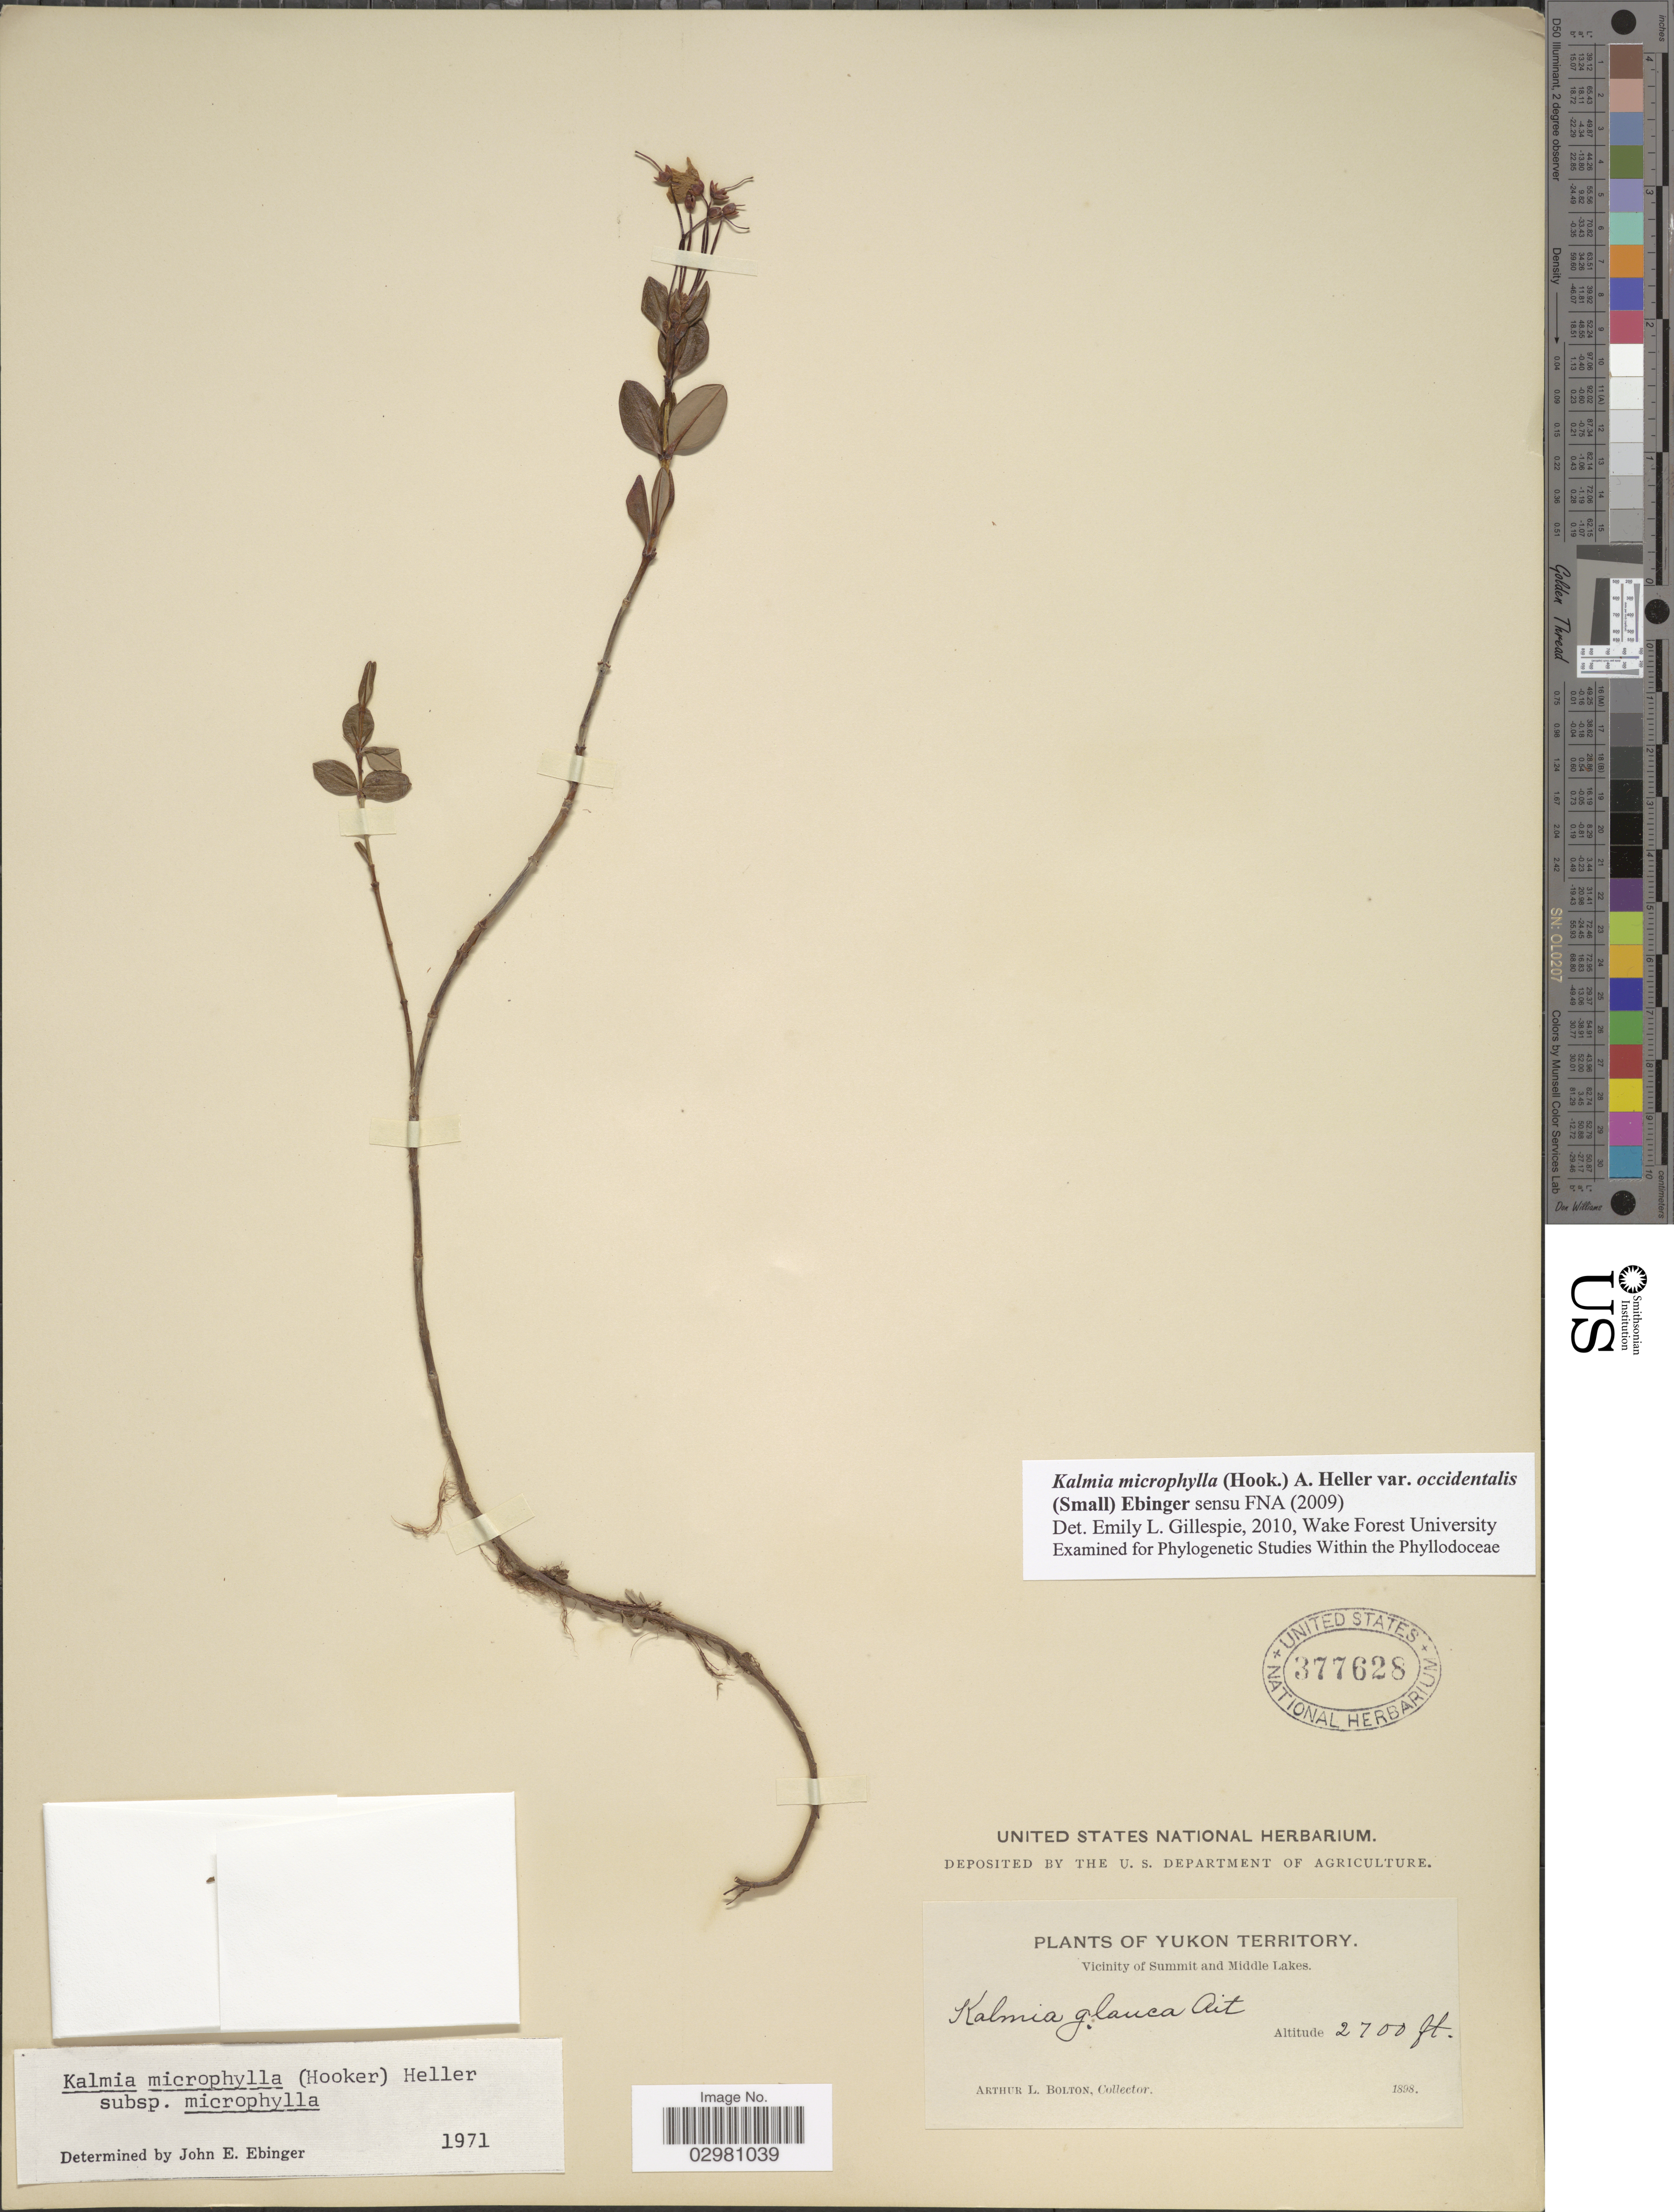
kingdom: Plantae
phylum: Tracheophyta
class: Magnoliopsida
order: Ericales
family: Ericaceae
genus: Kalmia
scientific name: Kalmia microphylla var. occidentalis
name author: (Small) Ebinger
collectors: A. Bolton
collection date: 1898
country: Canada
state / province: Yukon Territory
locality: Yukon Territory. Vicinity of Summit and Middle Lakes.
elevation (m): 823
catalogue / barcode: US 377628